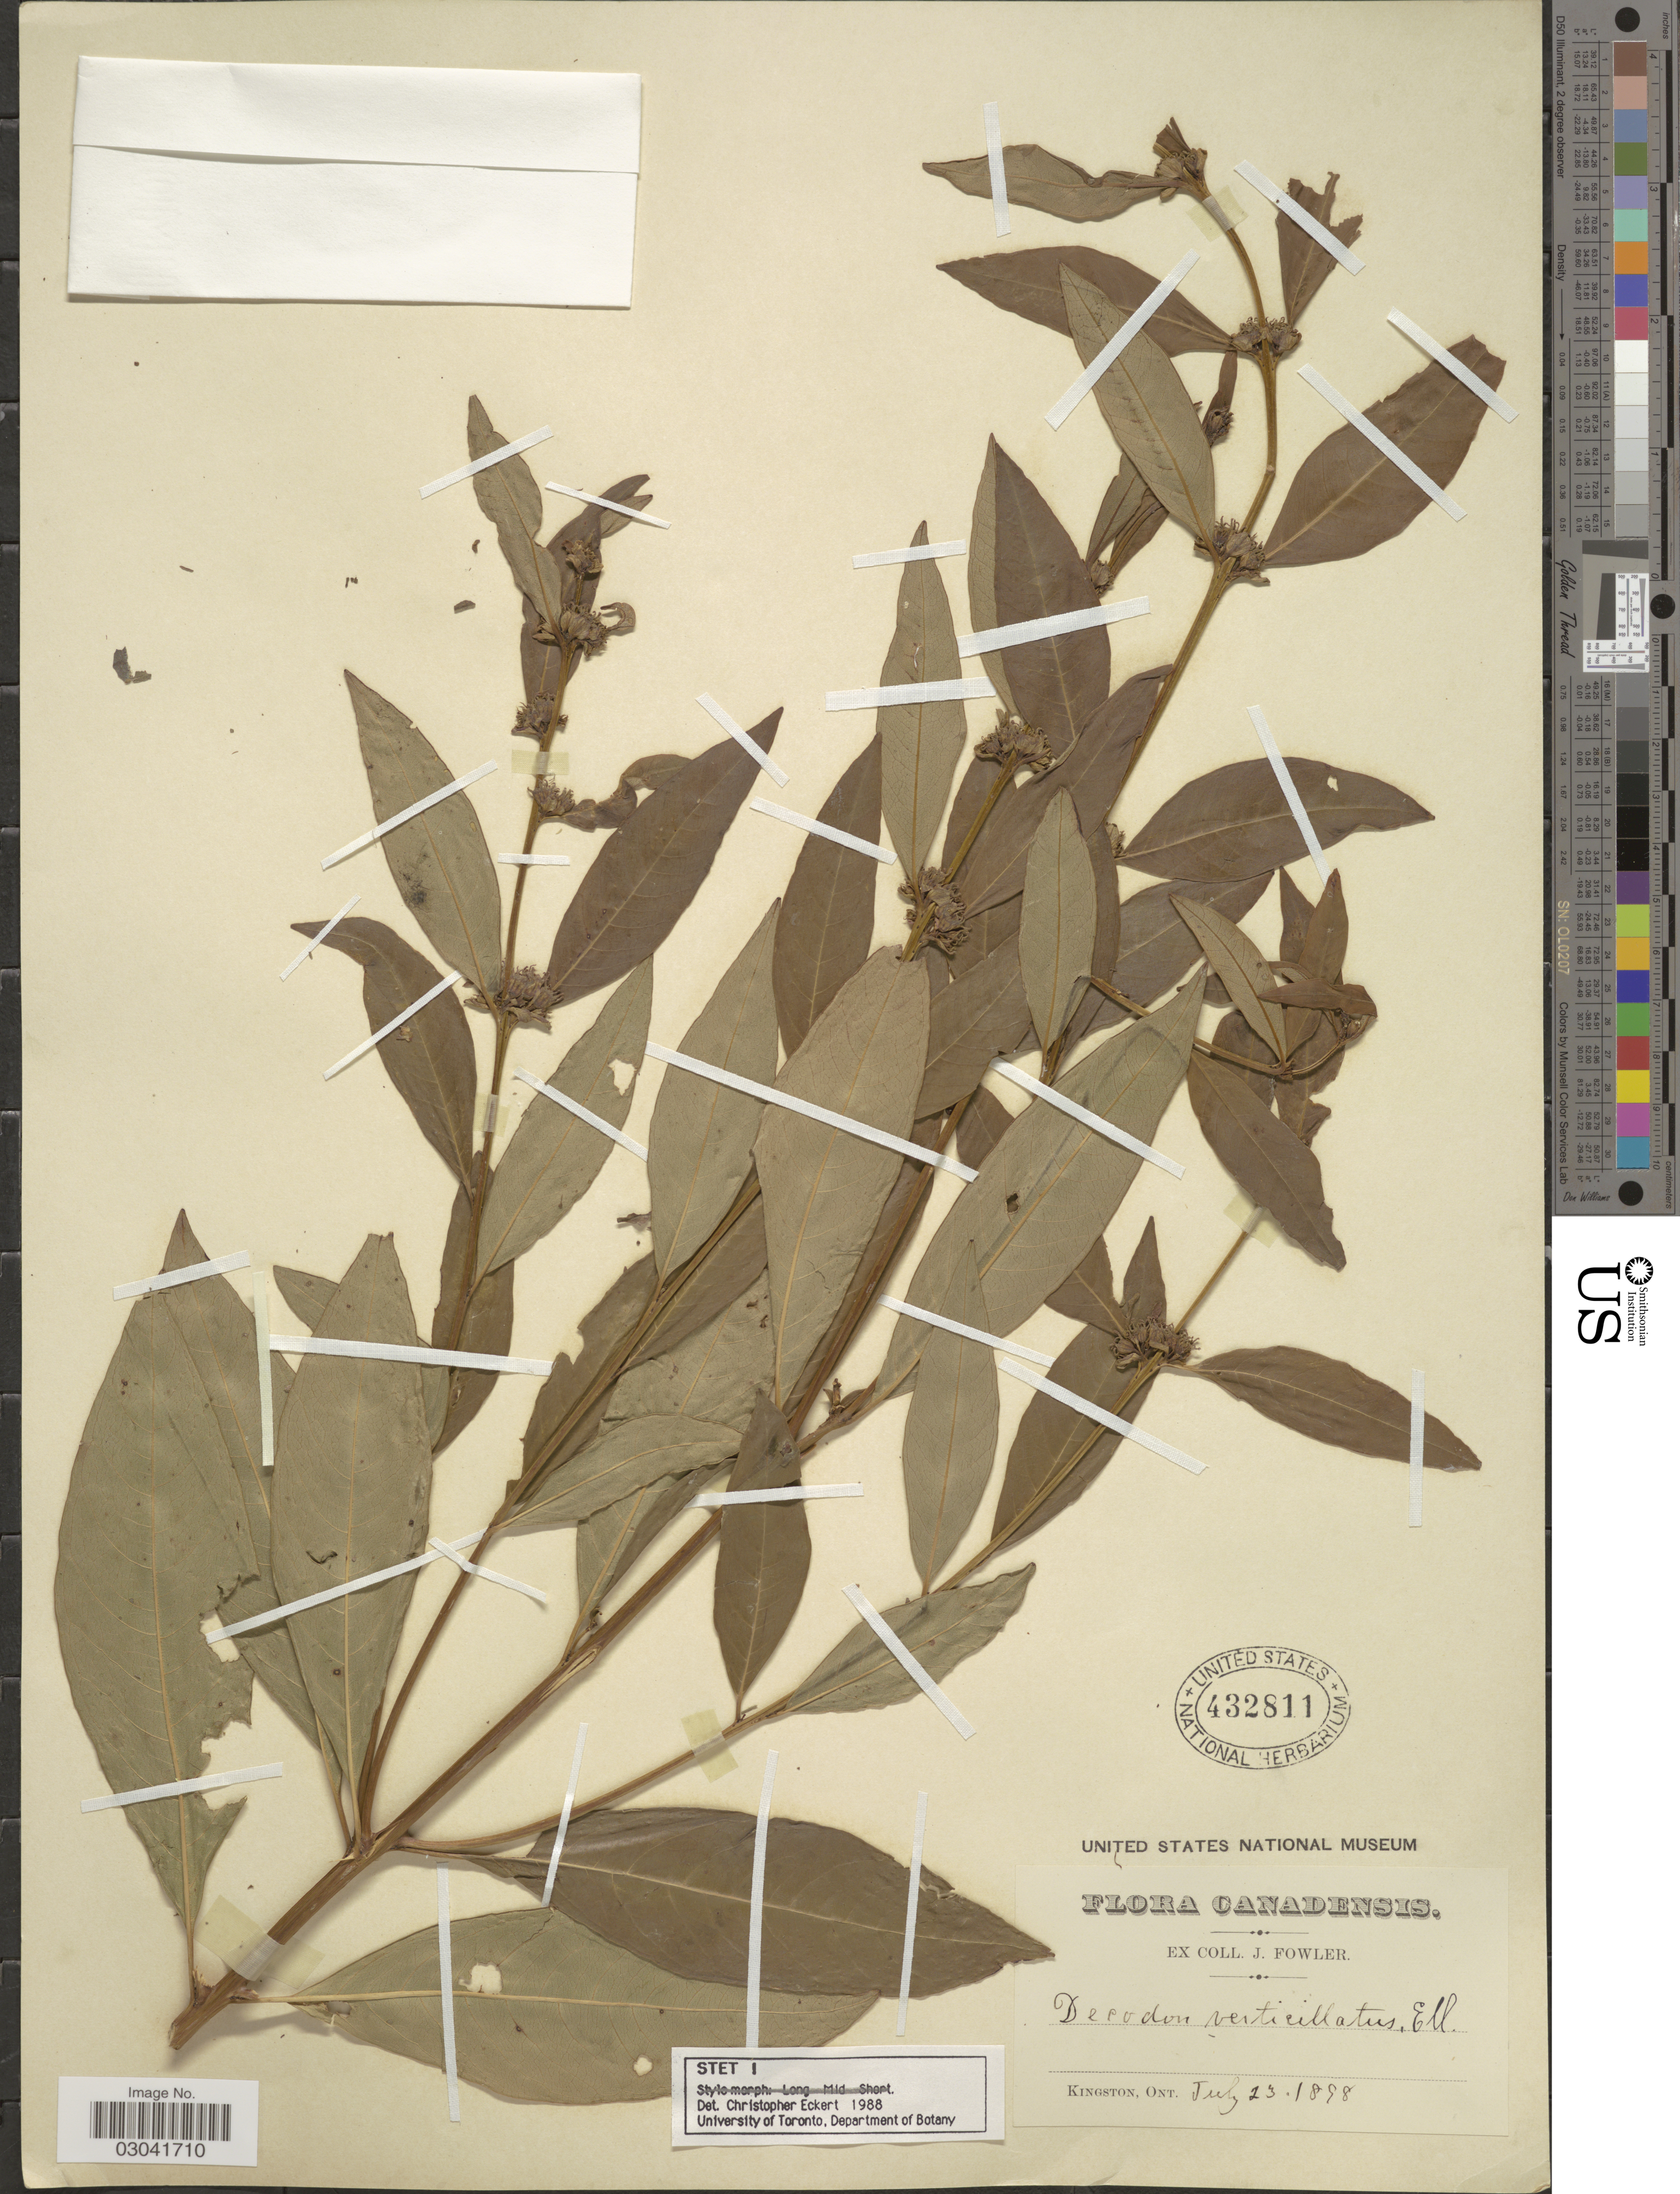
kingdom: Plantae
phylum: Tracheophyta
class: Magnoliopsida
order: Myrtales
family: Lythraceae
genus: Decodon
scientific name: Decodon verticillatus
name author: (L.) Elliott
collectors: J. Fowler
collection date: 1898-07-23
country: Canada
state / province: Ontario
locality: Kingston.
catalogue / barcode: US 432811